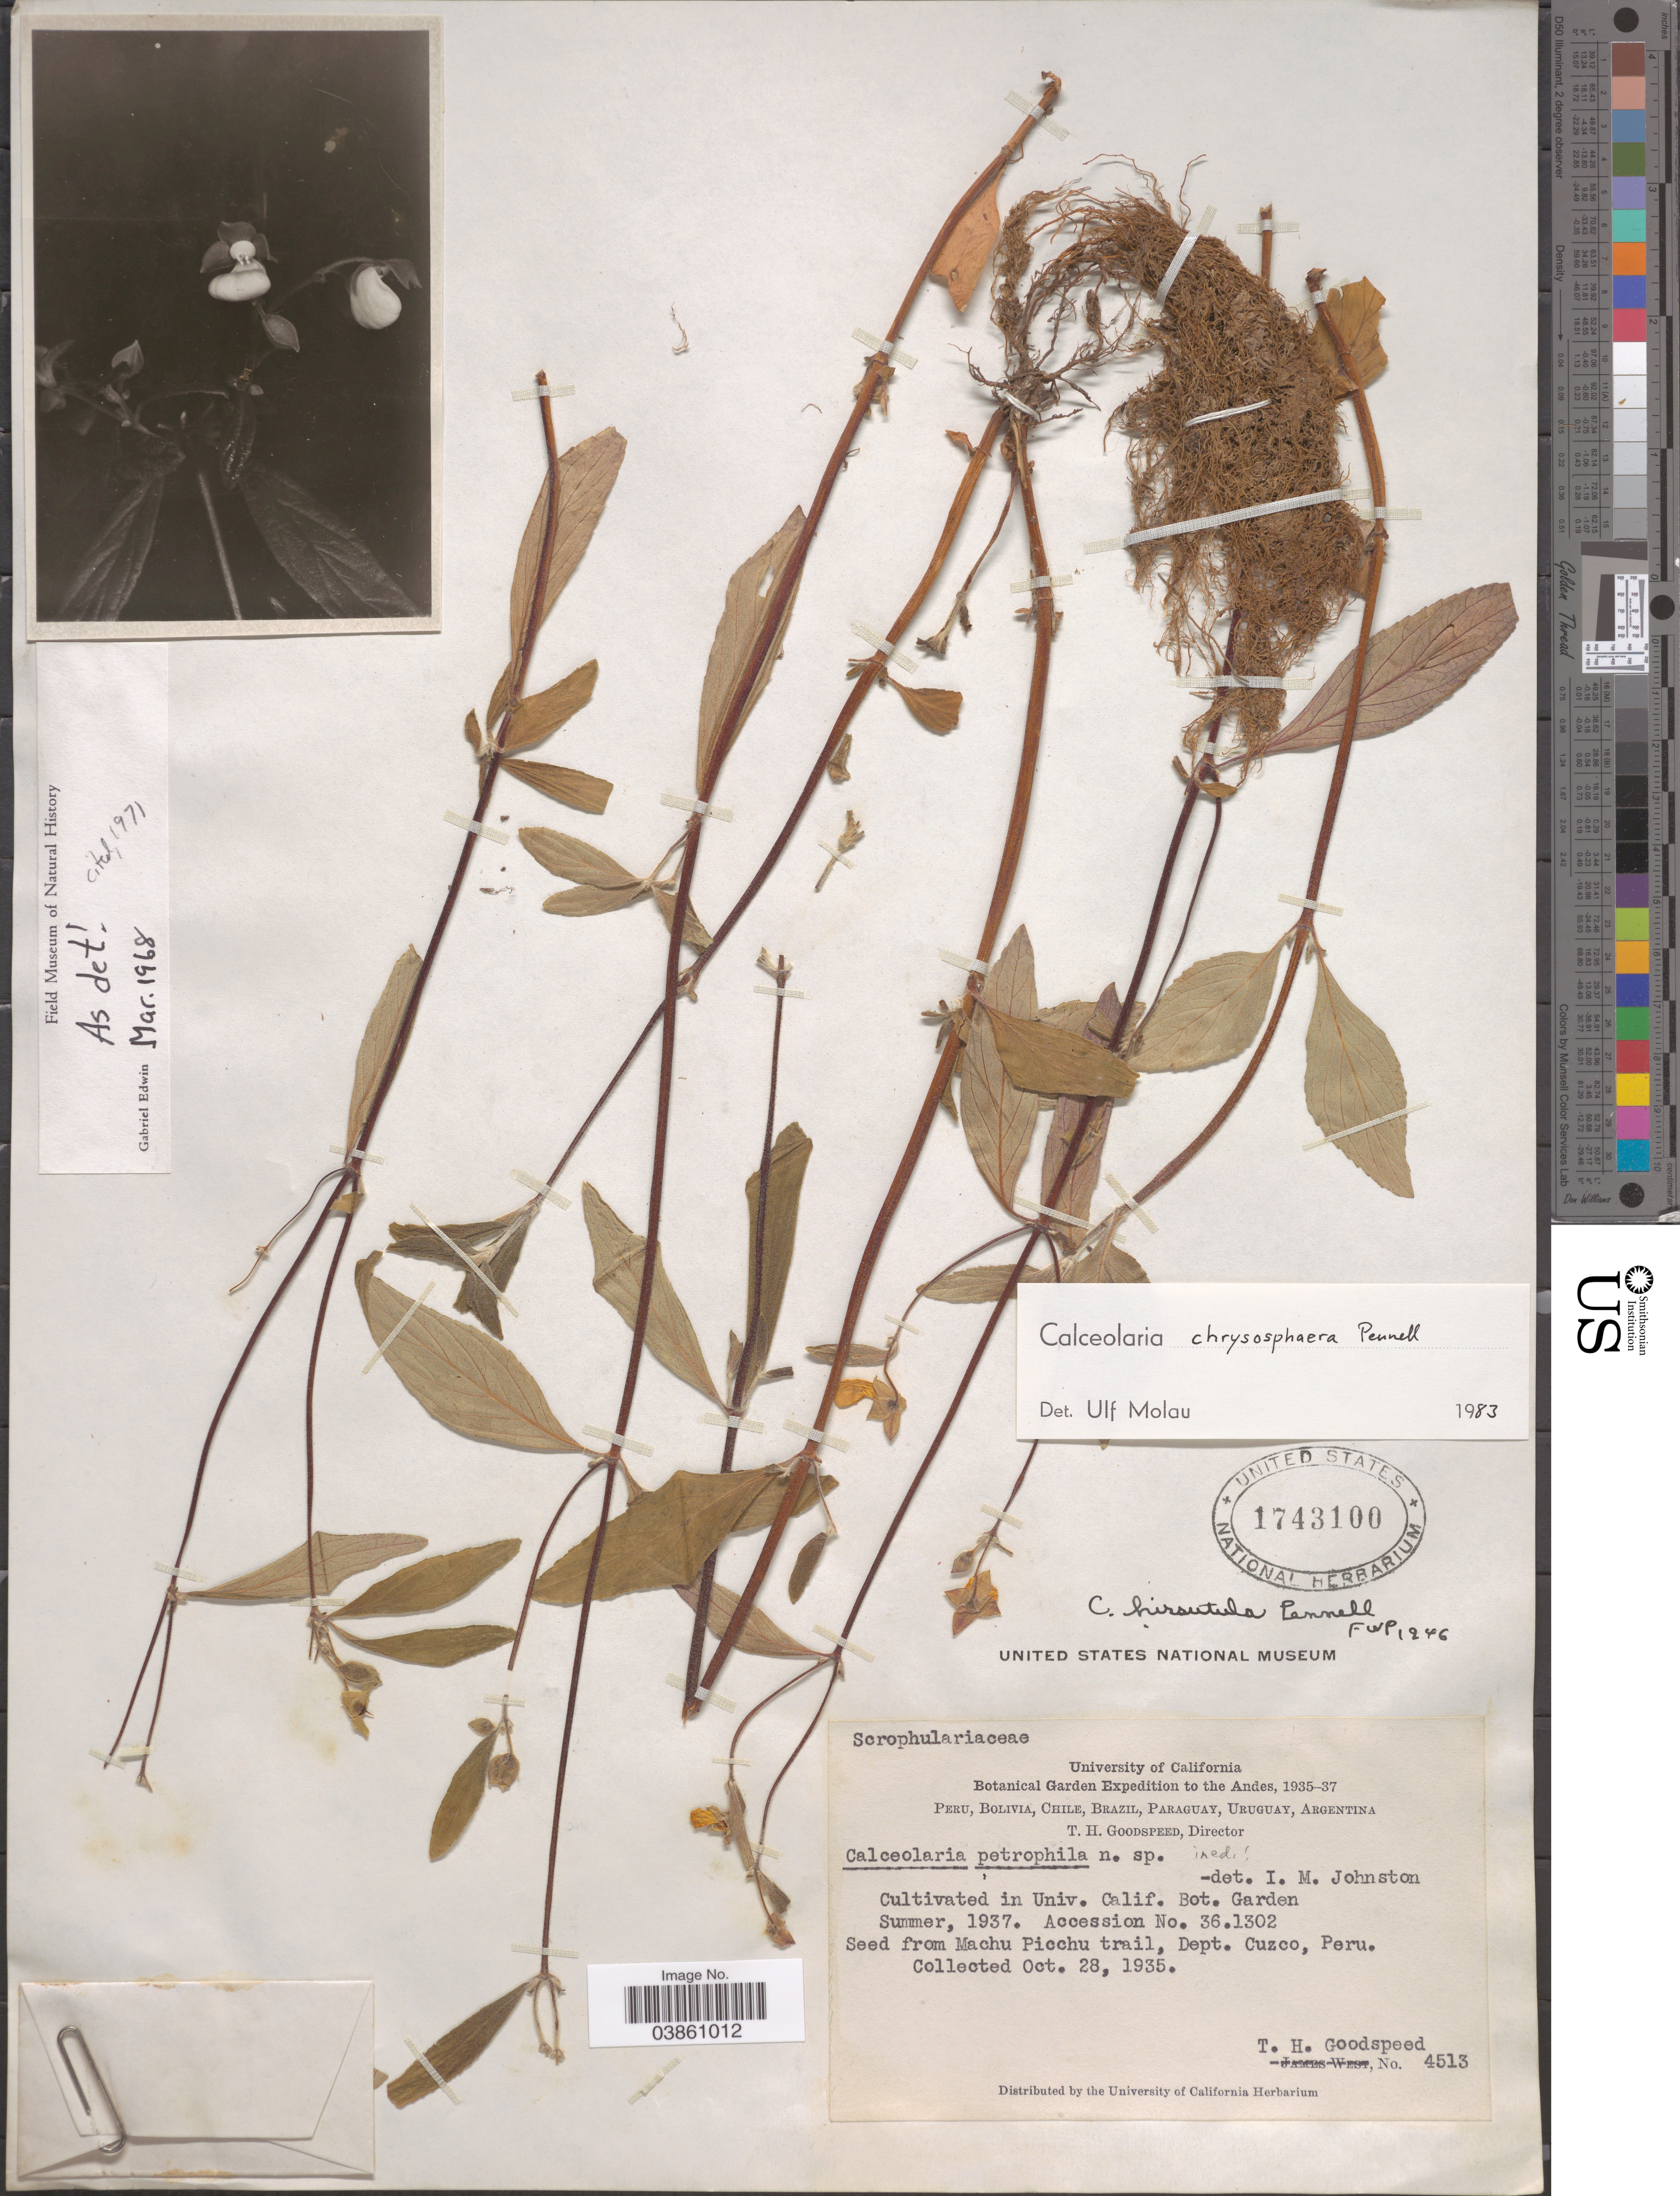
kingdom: Plantae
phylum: Tracheophyta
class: Magnoliopsida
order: Lamiales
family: Calceolariaceae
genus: Calceolaria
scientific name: Calceolaria chrysosphaera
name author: Pennell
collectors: T. Goodspeed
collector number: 4513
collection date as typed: Summer, 1937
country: United States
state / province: California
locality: The Andes. [unsure placement] Cultivated in Univ. Calif. Bot. Garden.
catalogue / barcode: US 1743100